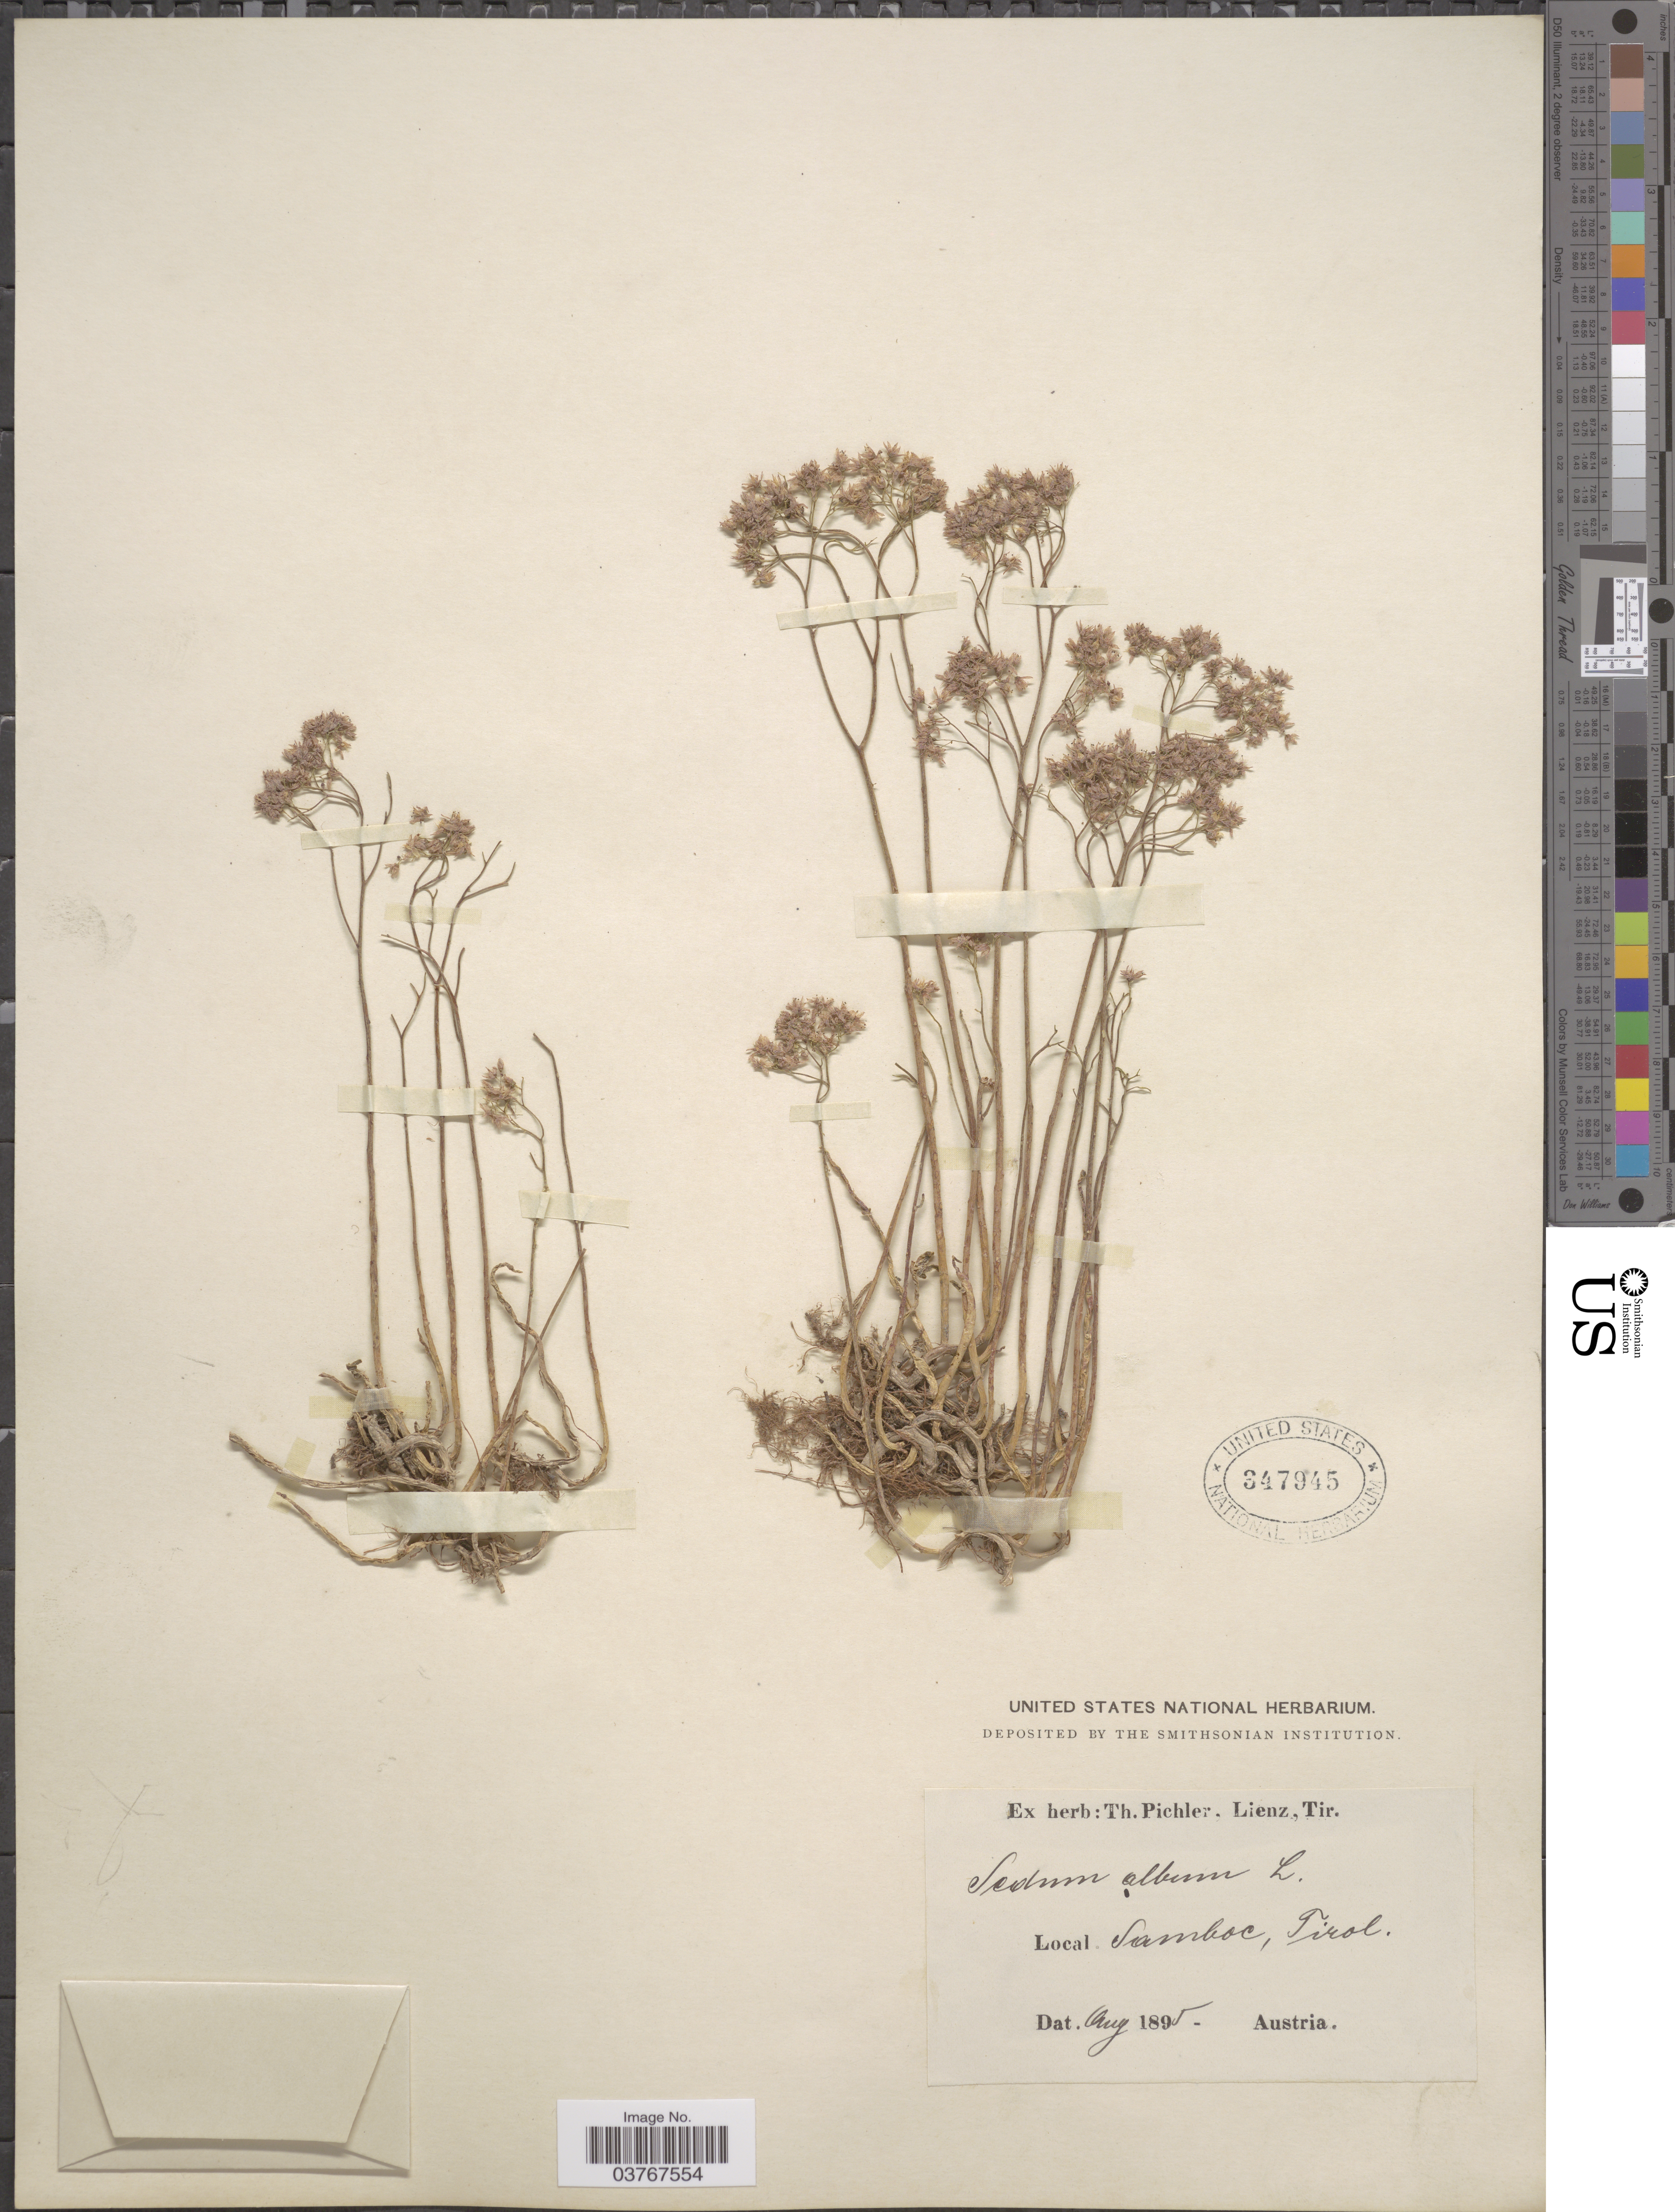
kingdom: Plantae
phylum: Tracheophyta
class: Magnoliopsida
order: Saxifragales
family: Crassulaceae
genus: Sedum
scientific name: Sedum album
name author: L.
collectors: ex herb. T. Pichler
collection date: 1895-08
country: Austria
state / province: Tirol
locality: Samboc.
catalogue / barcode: US 347945